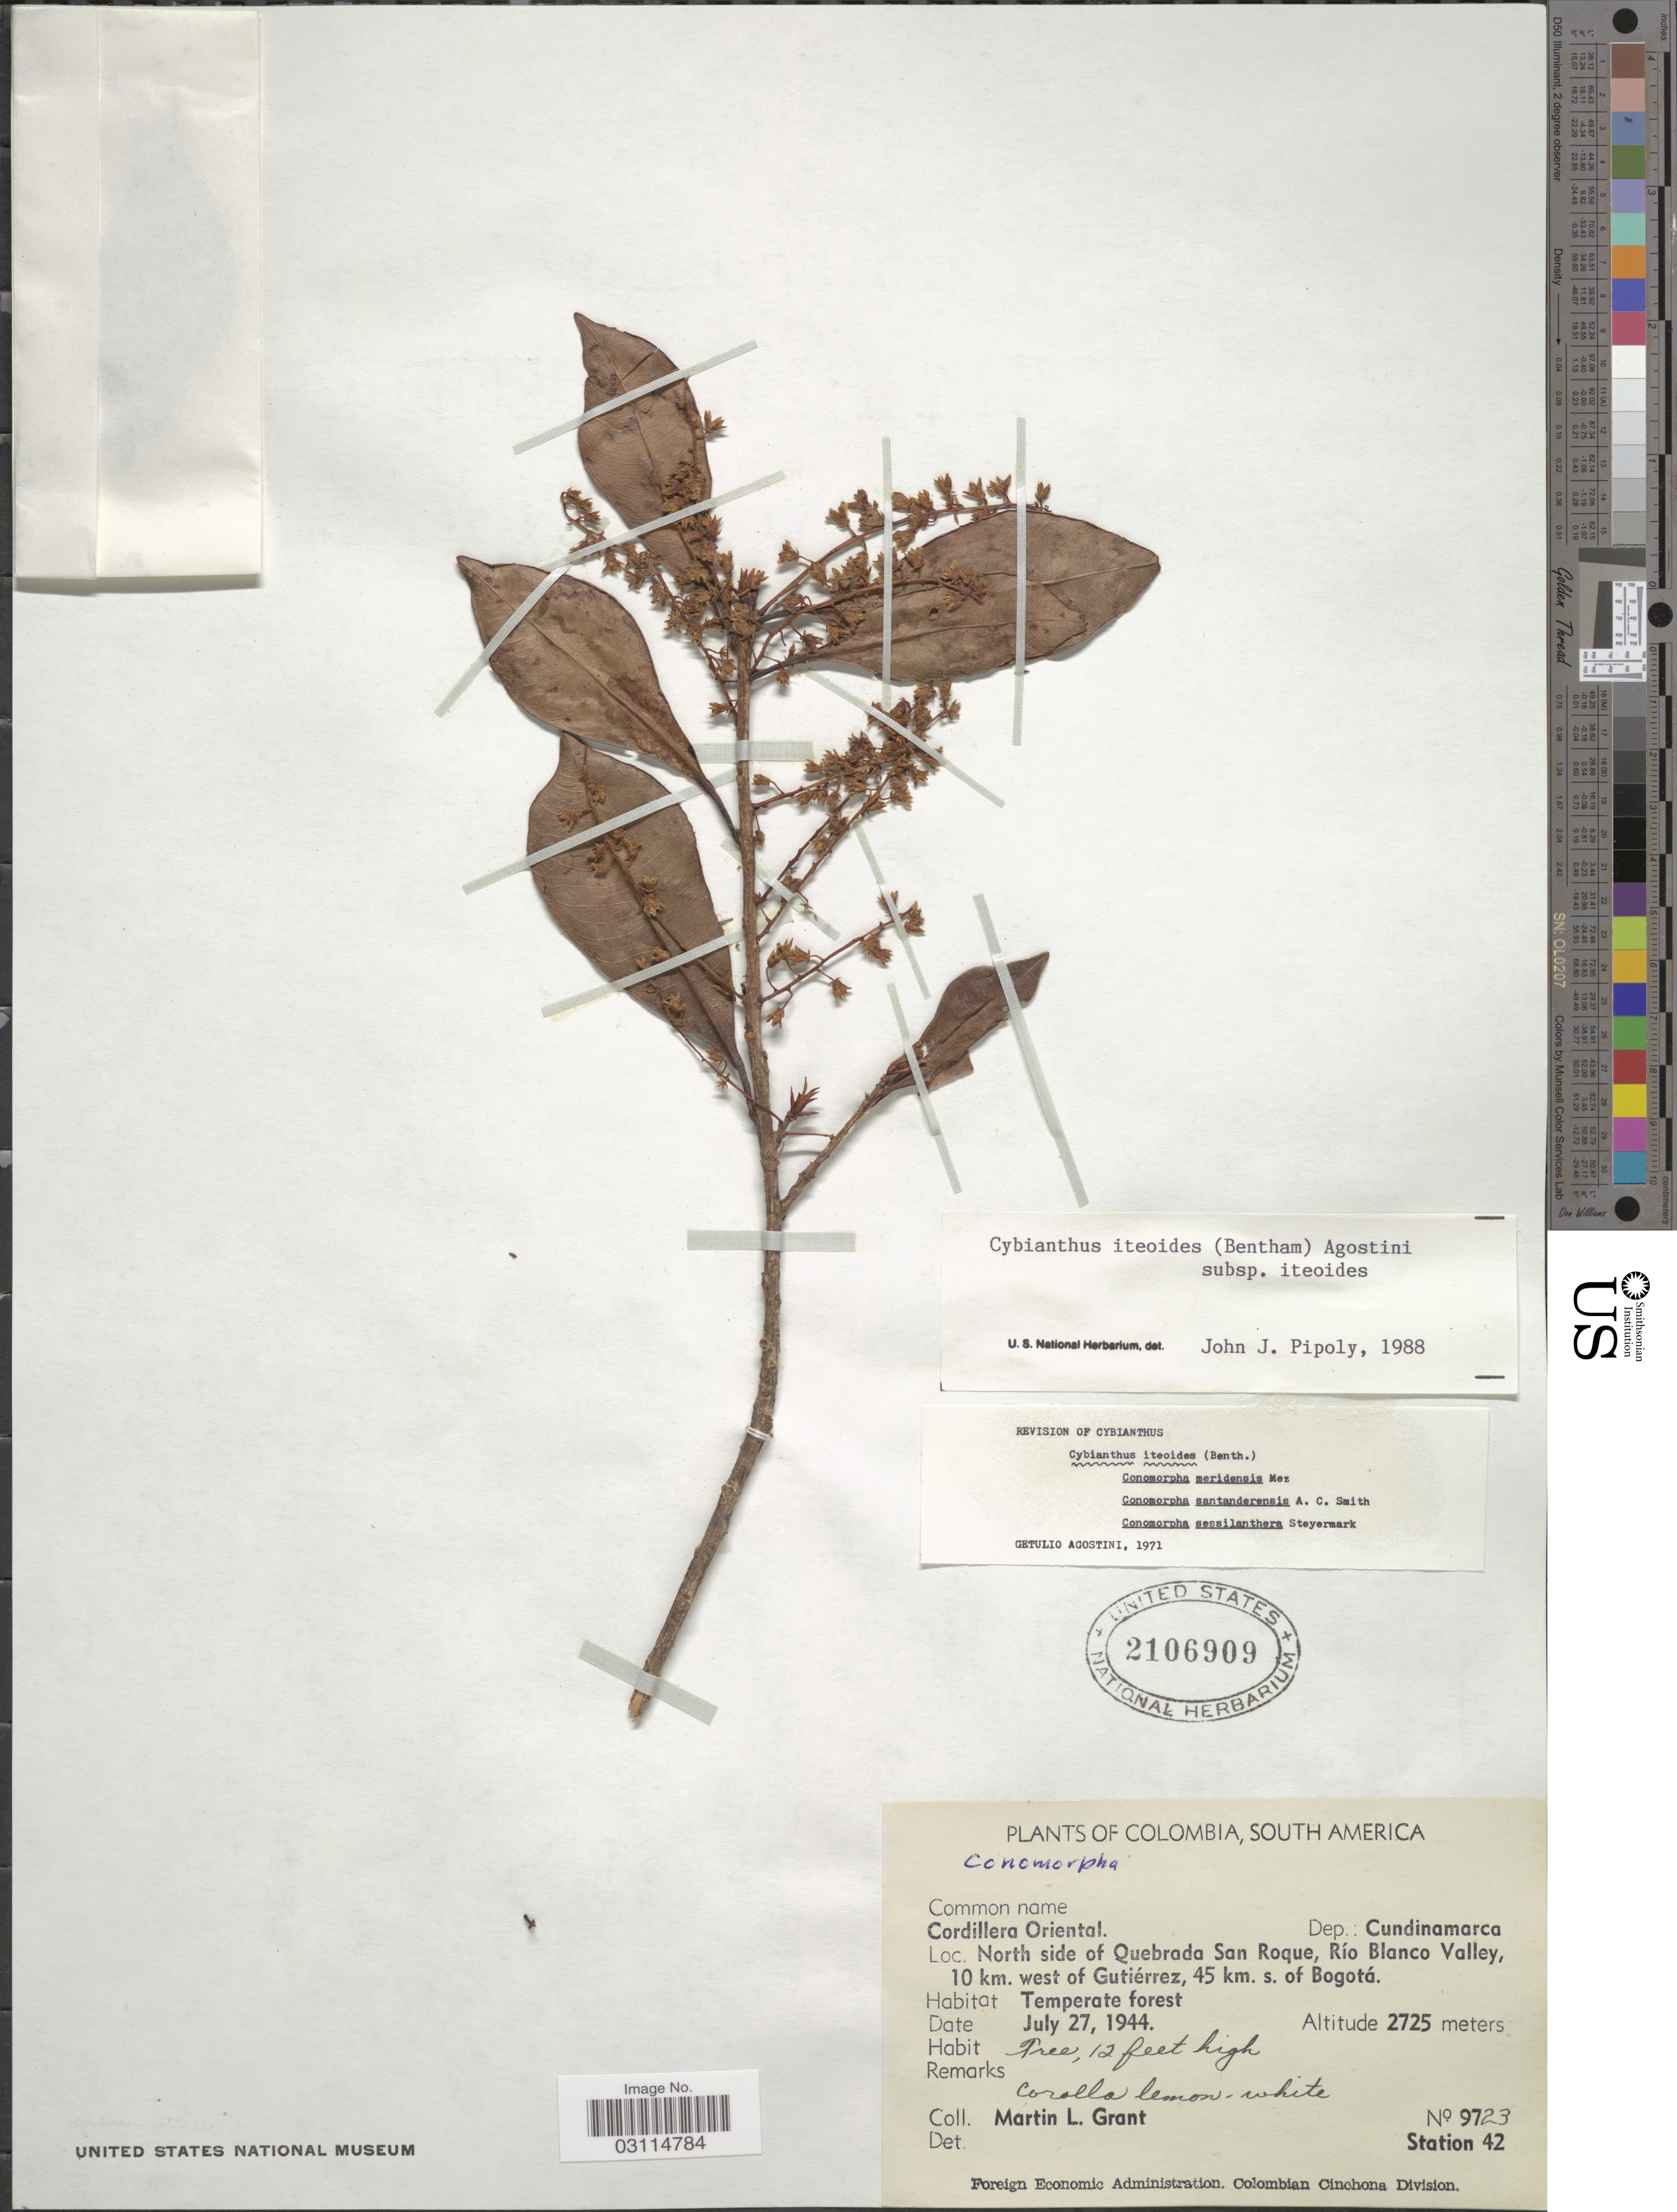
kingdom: Plantae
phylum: Tracheophyta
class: Magnoliopsida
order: Ericales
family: Primulaceae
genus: Cybianthus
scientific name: Cybianthus iteoides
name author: (Benth.) G. Agostini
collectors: M. L. Grant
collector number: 9723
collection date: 1944-07-27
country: Colombia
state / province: Cundinamarca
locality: Cordillera Oriental. Dep.: Cundinamarca. North side of Quebrada San Roque, Río Blanco Valley, 10 km. west of Gutiérrez, 45 km. s. of Bogotá.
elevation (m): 2725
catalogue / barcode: US 2106909